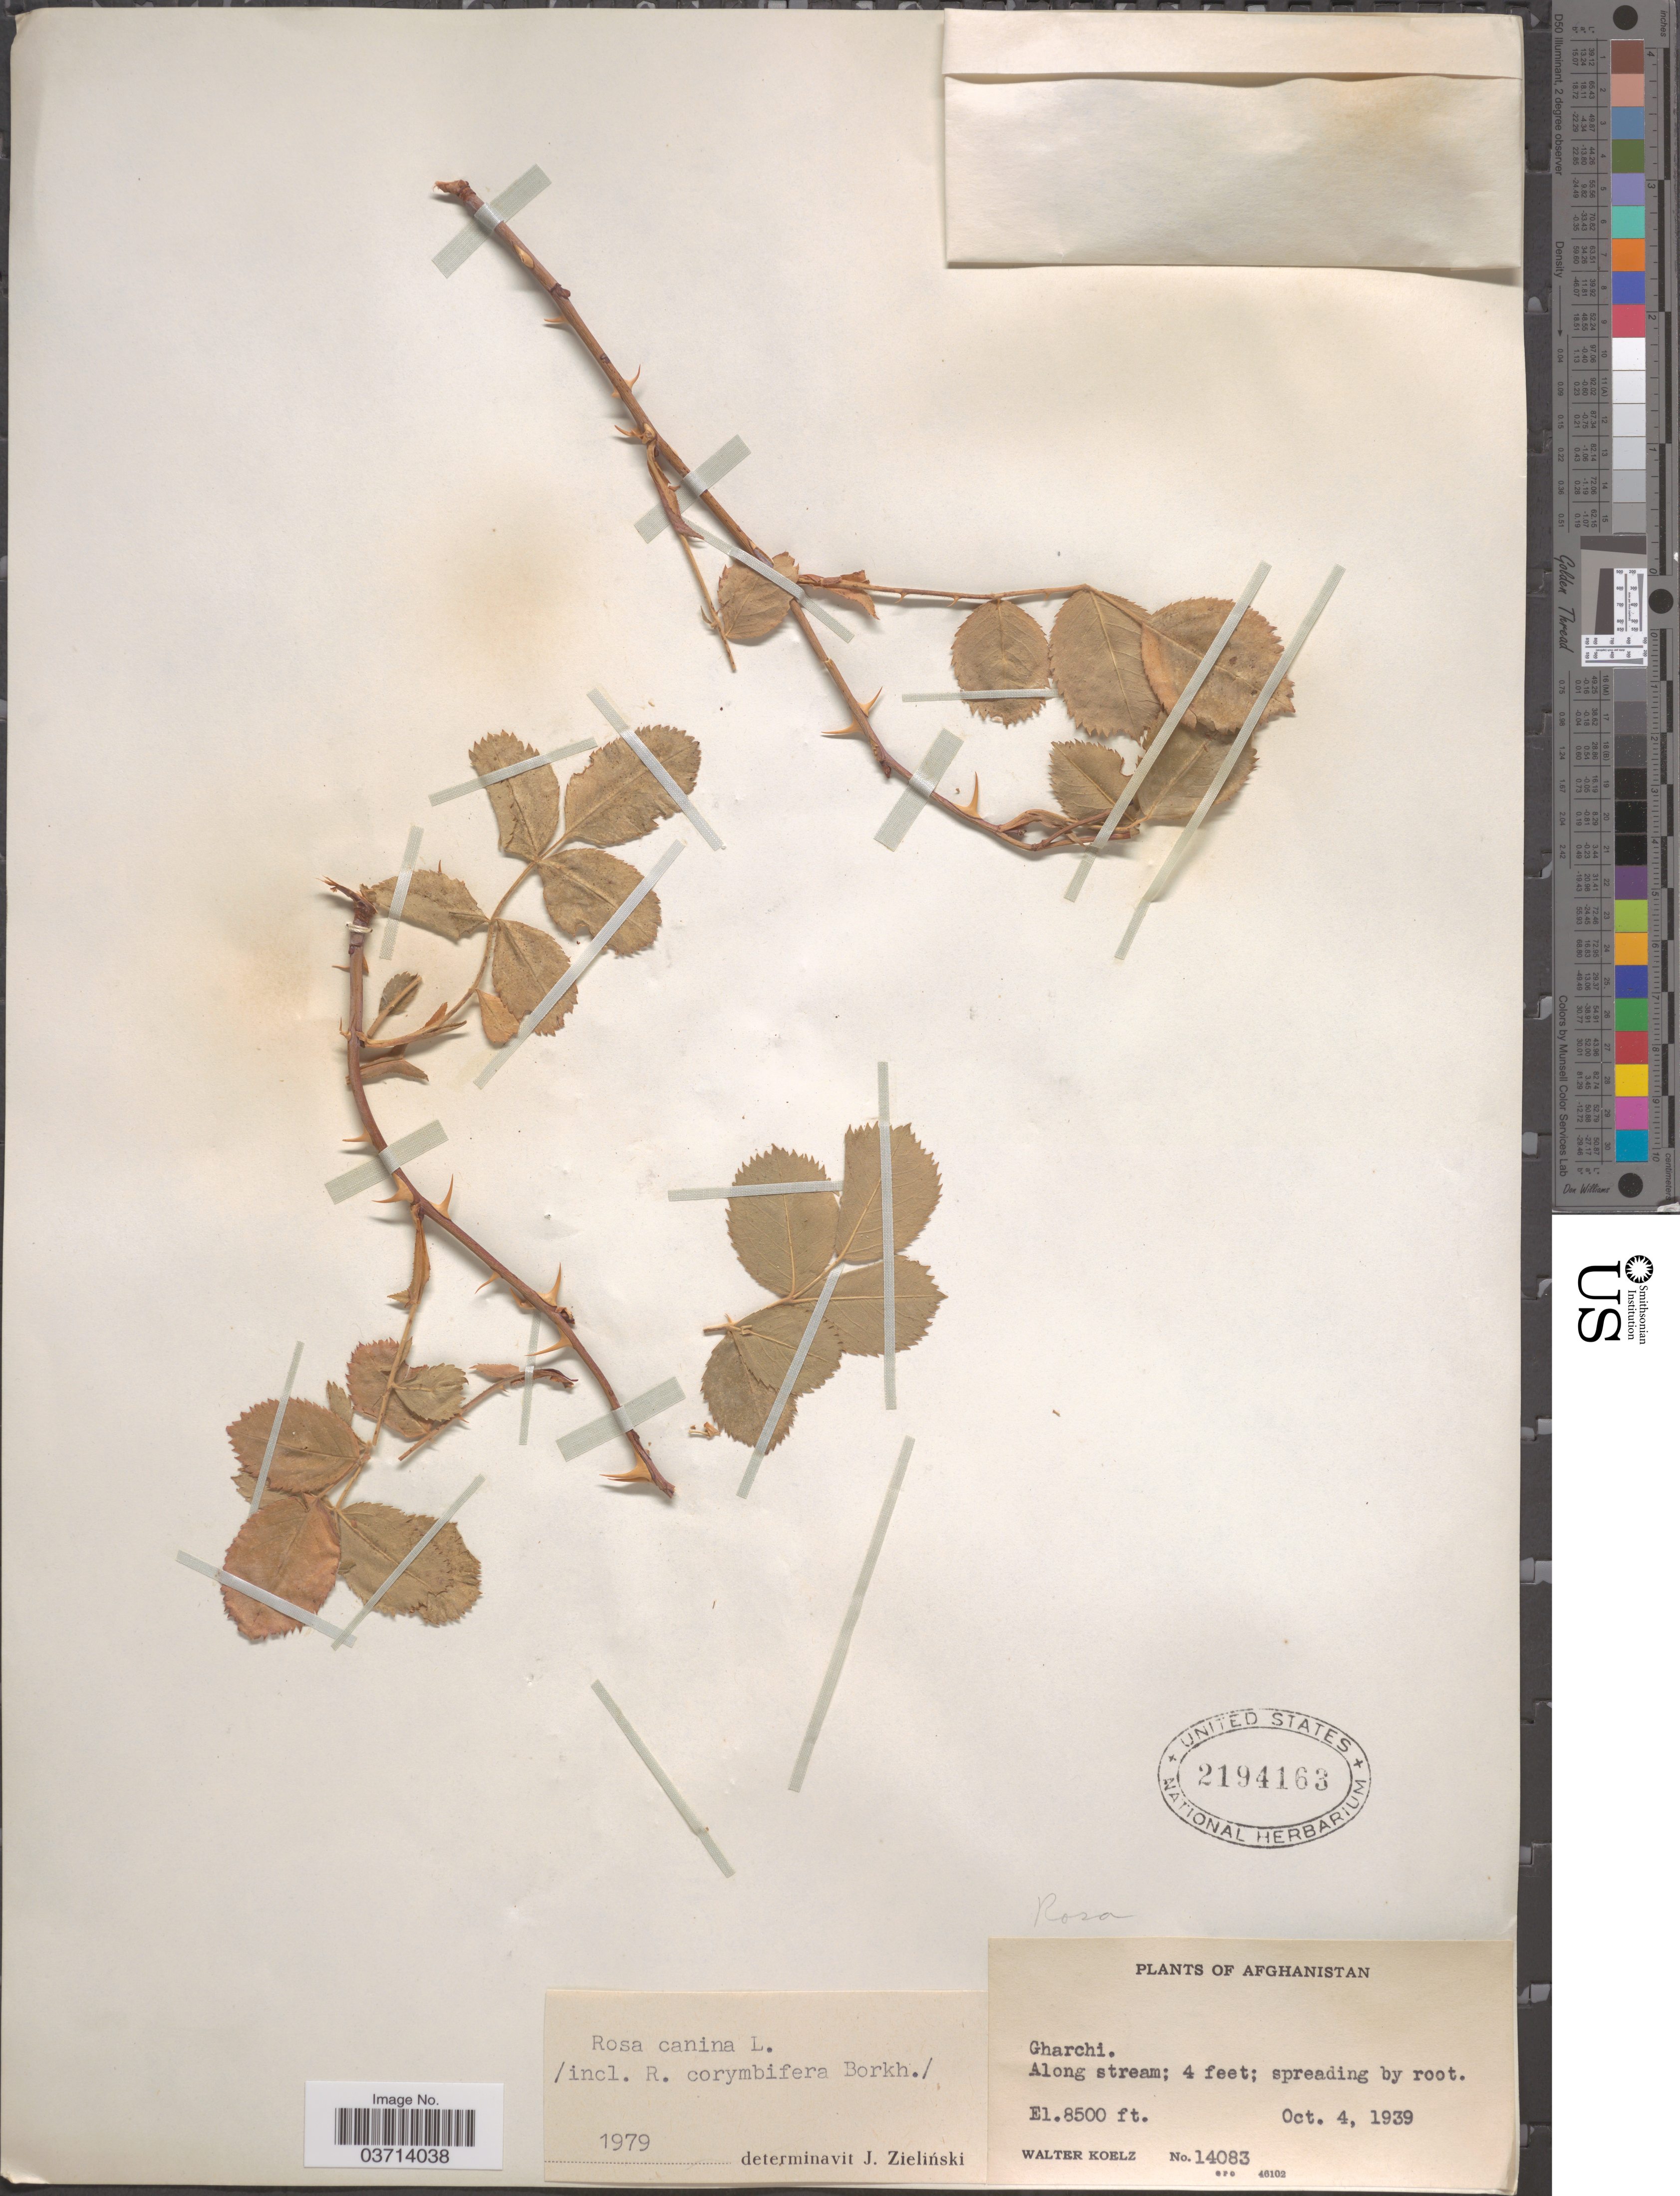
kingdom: Plantae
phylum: Tracheophyta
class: Magnoliopsida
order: Rosales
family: Rosaceae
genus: Rosa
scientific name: Rosa canina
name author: L.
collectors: W. N. Koelz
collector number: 14083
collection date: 1939-10-04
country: Afghanistan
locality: Gharchi.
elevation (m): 2591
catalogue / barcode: US 2194163